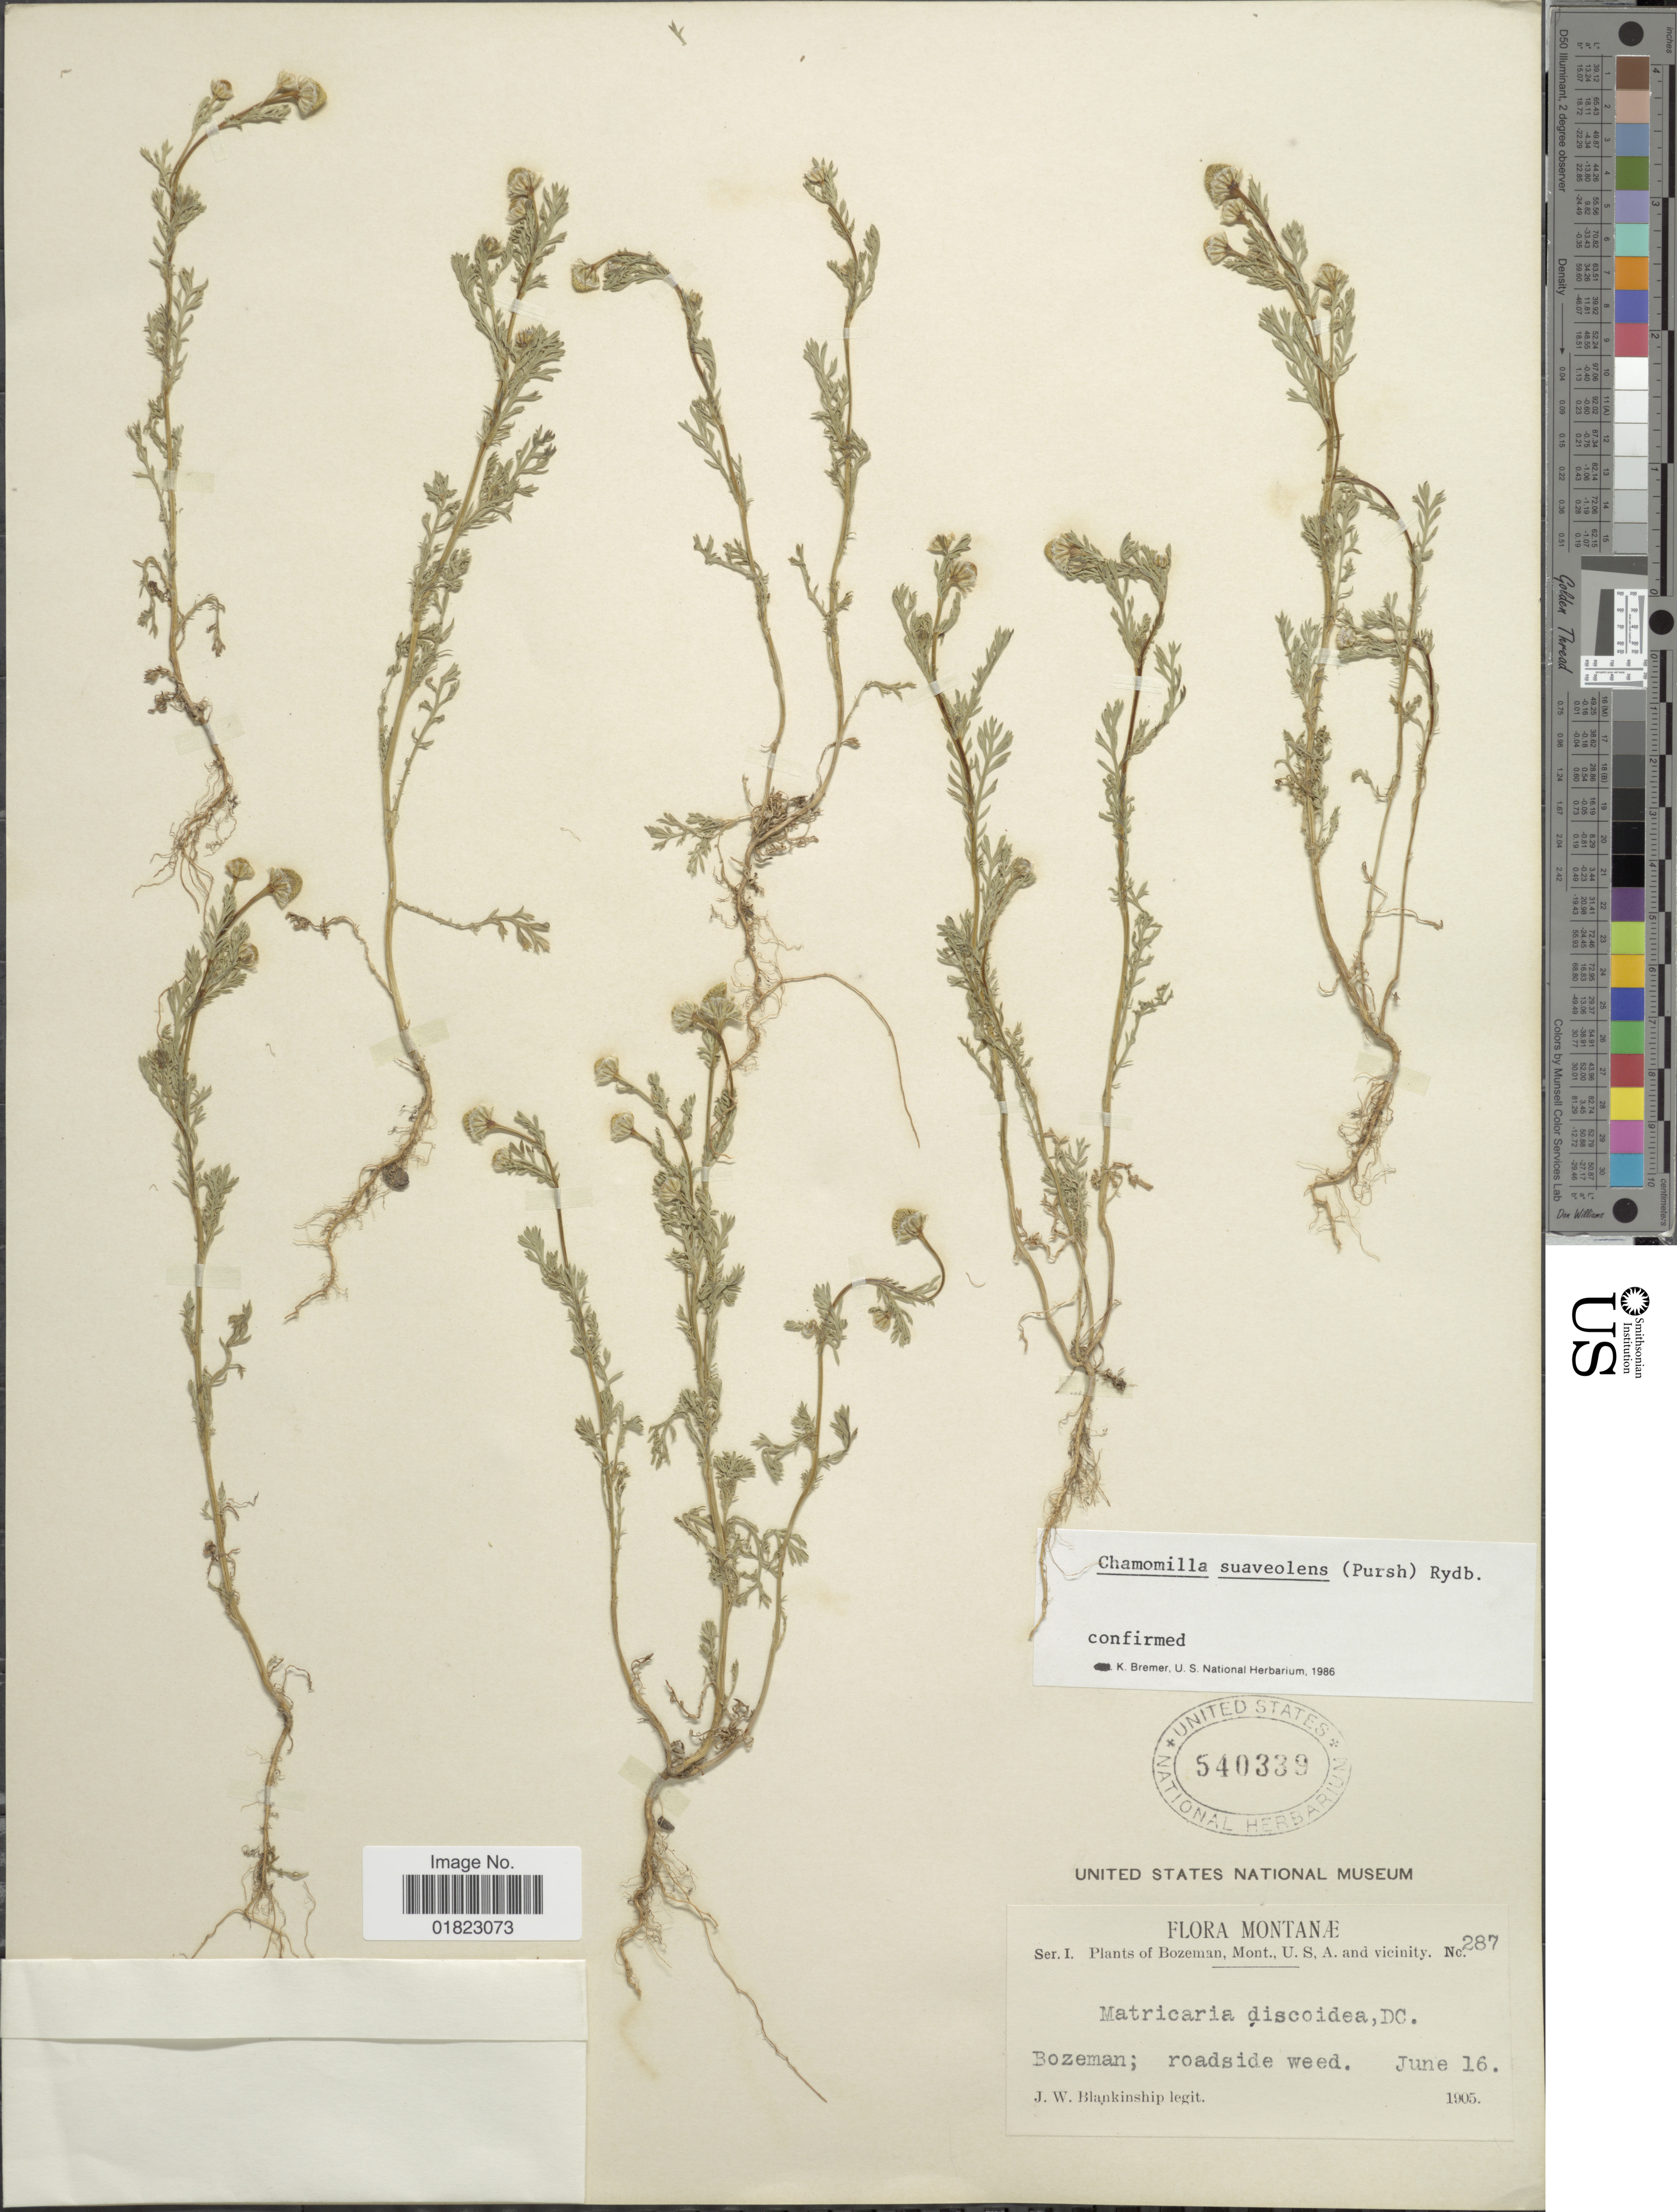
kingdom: Plantae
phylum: Tracheophyta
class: Magnoliopsida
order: Asterales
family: Asteraceae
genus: Matricaria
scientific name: Matricaria matricarioides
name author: (Less.) Porter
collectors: J. W. Blankinship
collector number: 287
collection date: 1905-06-16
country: United States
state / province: Montana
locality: Montanae. Bozeman; roadside weed.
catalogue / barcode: US 540339